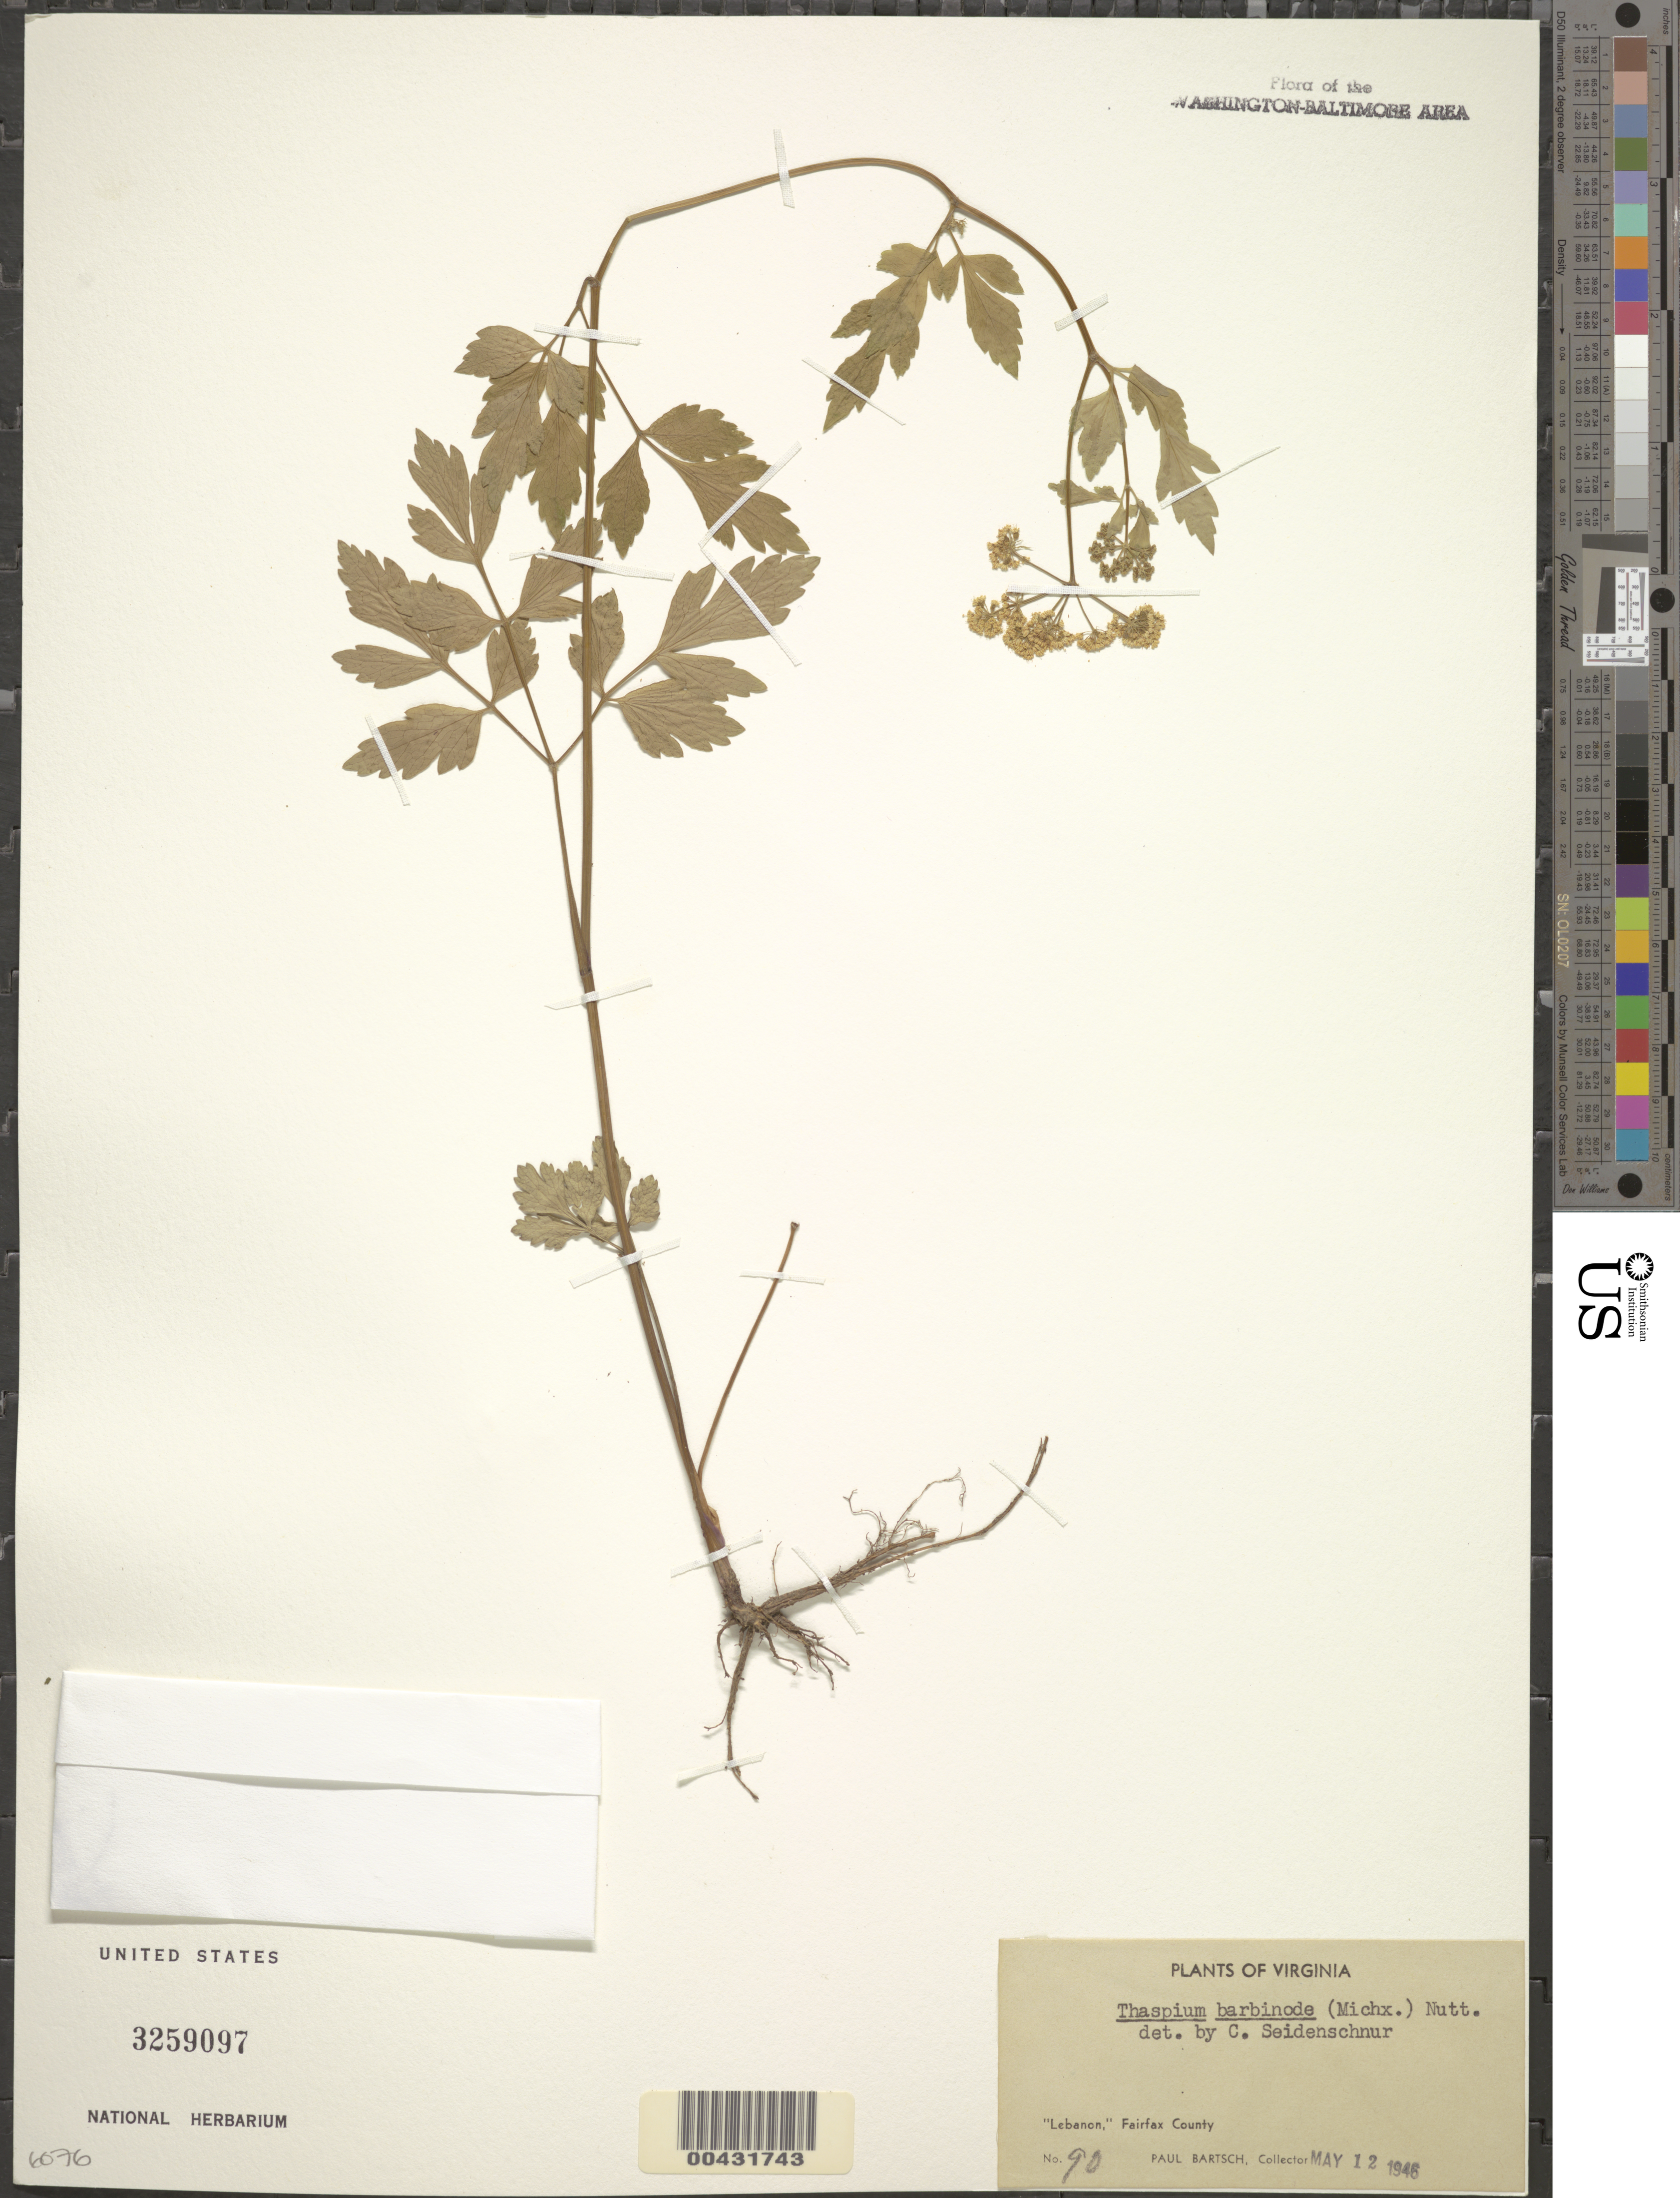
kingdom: Plantae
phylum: Tracheophyta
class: Magnoliopsida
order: Apiales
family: Apiaceae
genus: Thaspium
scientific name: Thaspium barbinode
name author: (Michx.) Nutt.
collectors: P. Bartsch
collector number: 90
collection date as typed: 12 May 1946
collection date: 1946-05-12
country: United States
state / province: Virginia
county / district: Fairfax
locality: Lebanon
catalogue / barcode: US 3259097